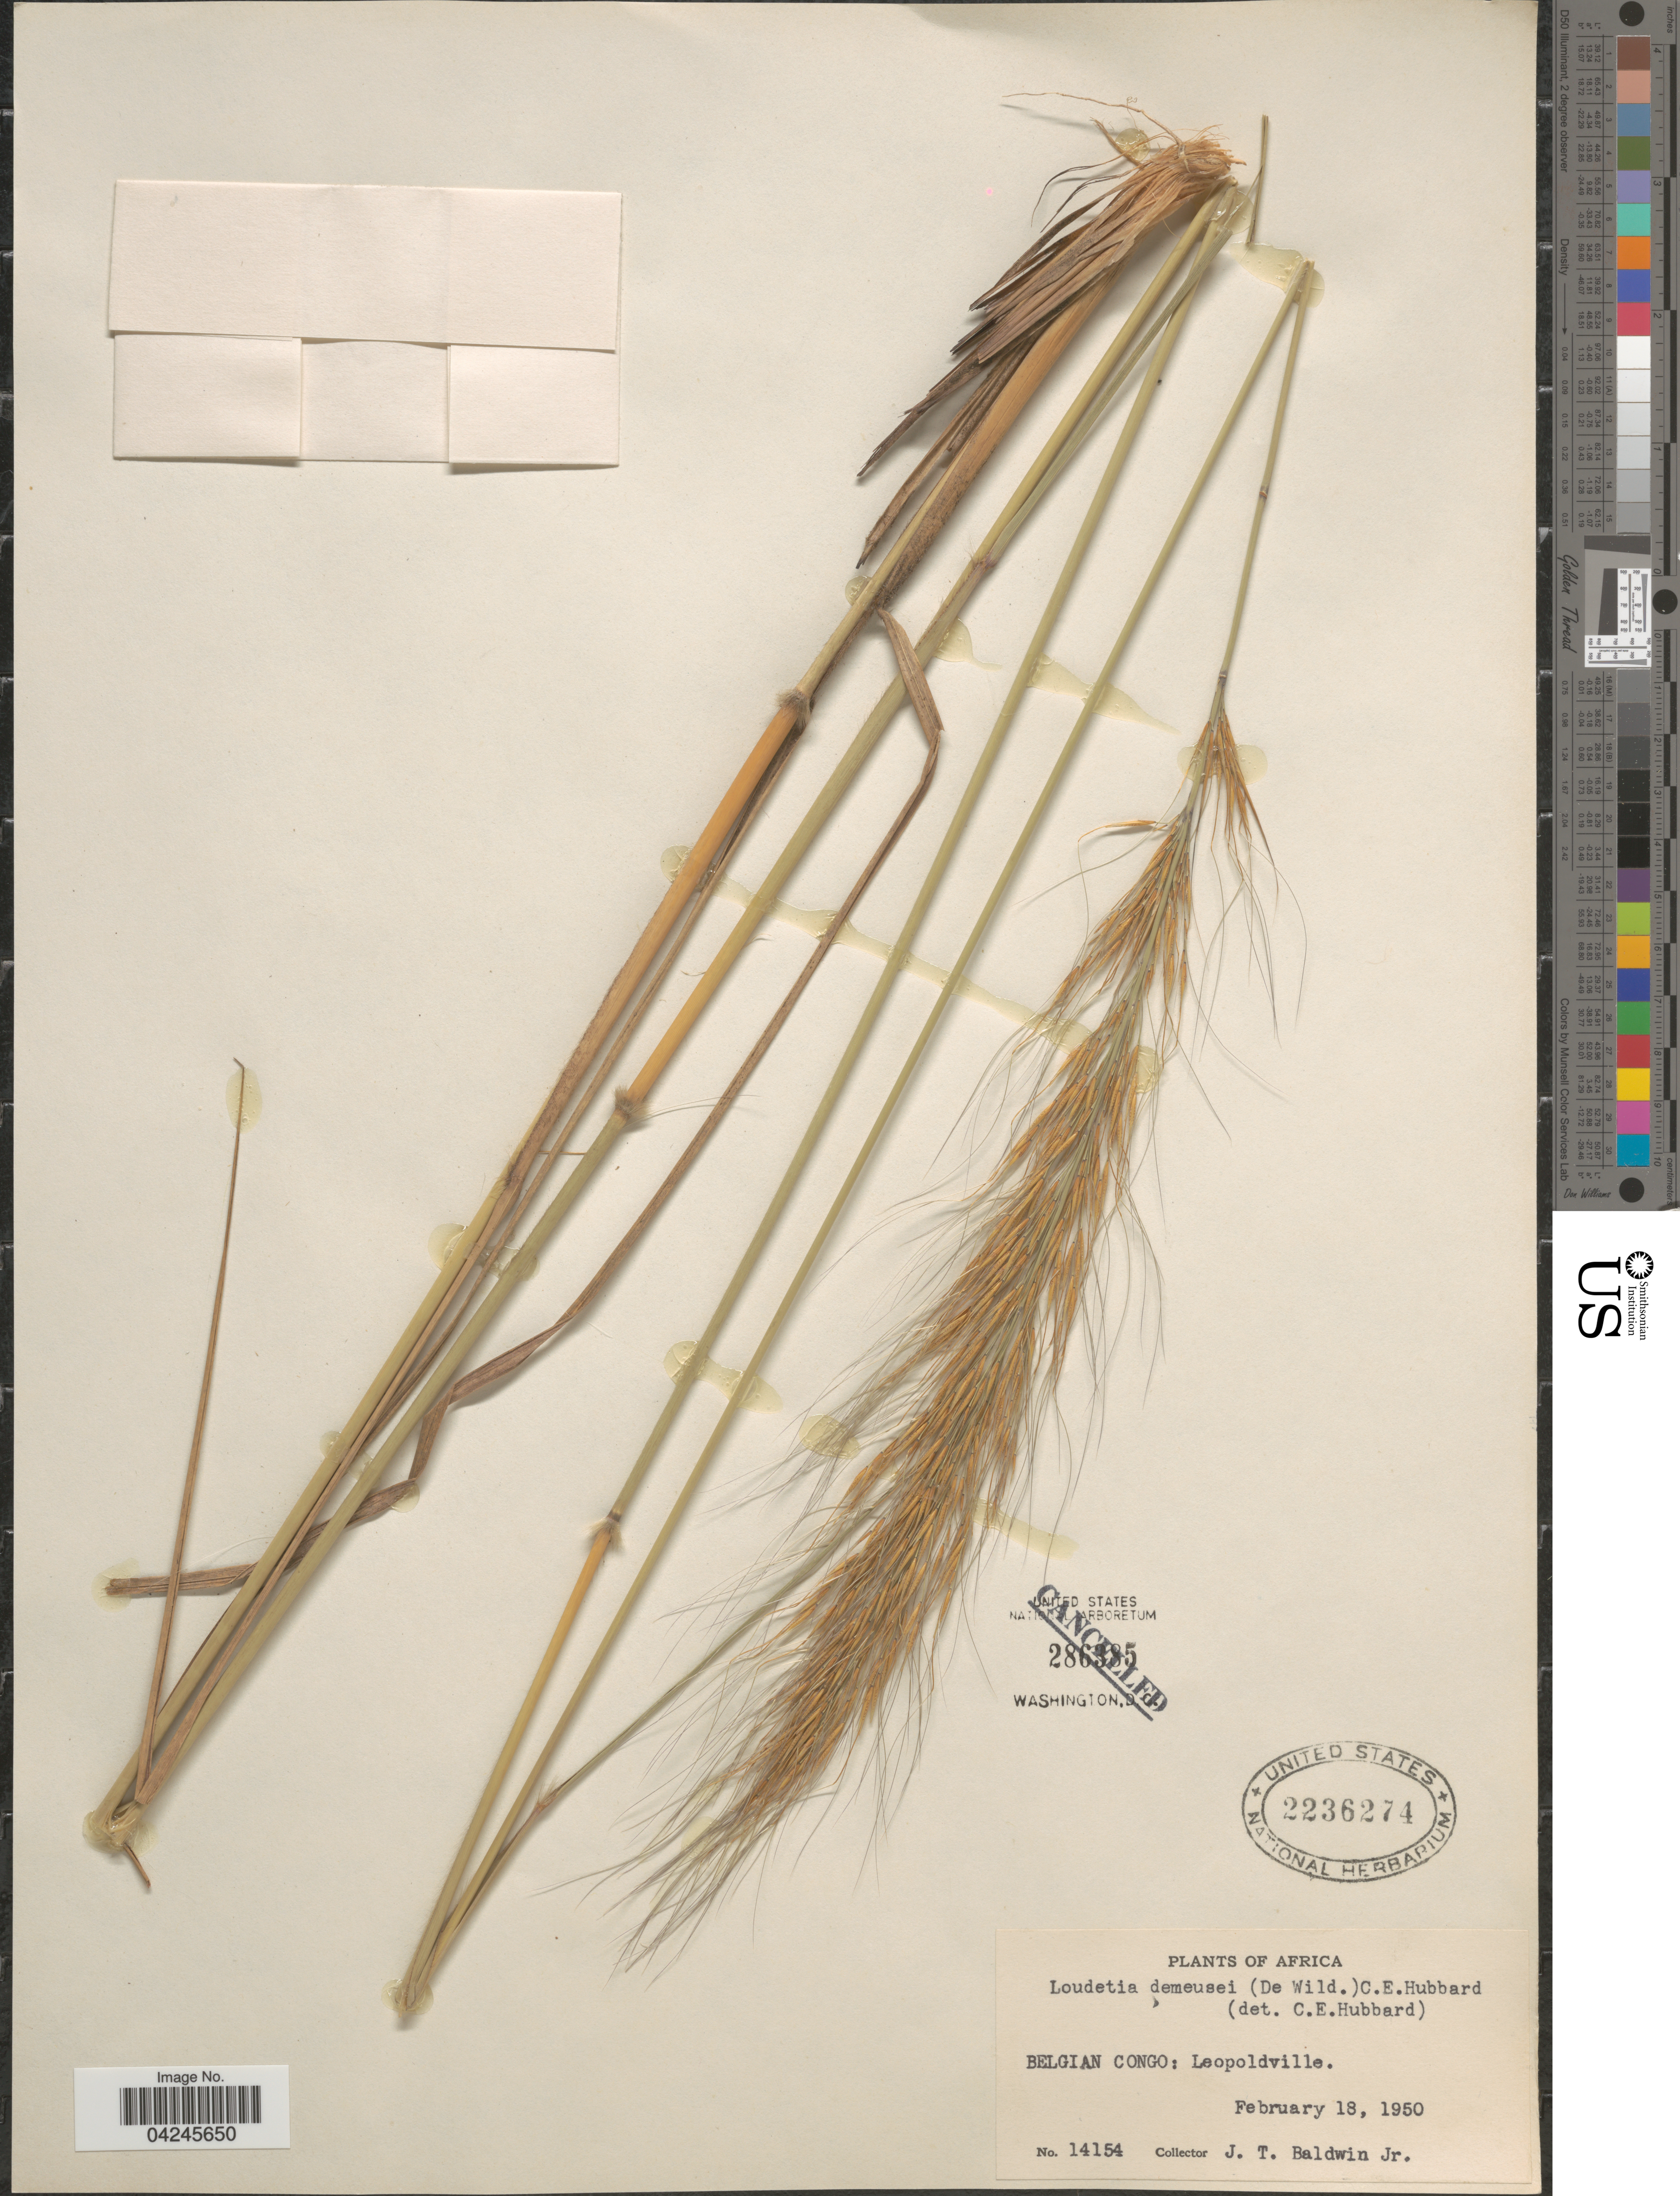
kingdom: Plantae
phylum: Tracheophyta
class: Liliopsida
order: Poales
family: Poaceae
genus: Loudetia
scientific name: Loudetia demeusei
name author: (De Wild.) C. E. Hubb.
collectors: J. T. Baldwin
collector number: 14154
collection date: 1950-02-18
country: Congo, Democratic Republic of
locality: Belgian Congo: Leopoldville.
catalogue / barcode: US 2236274